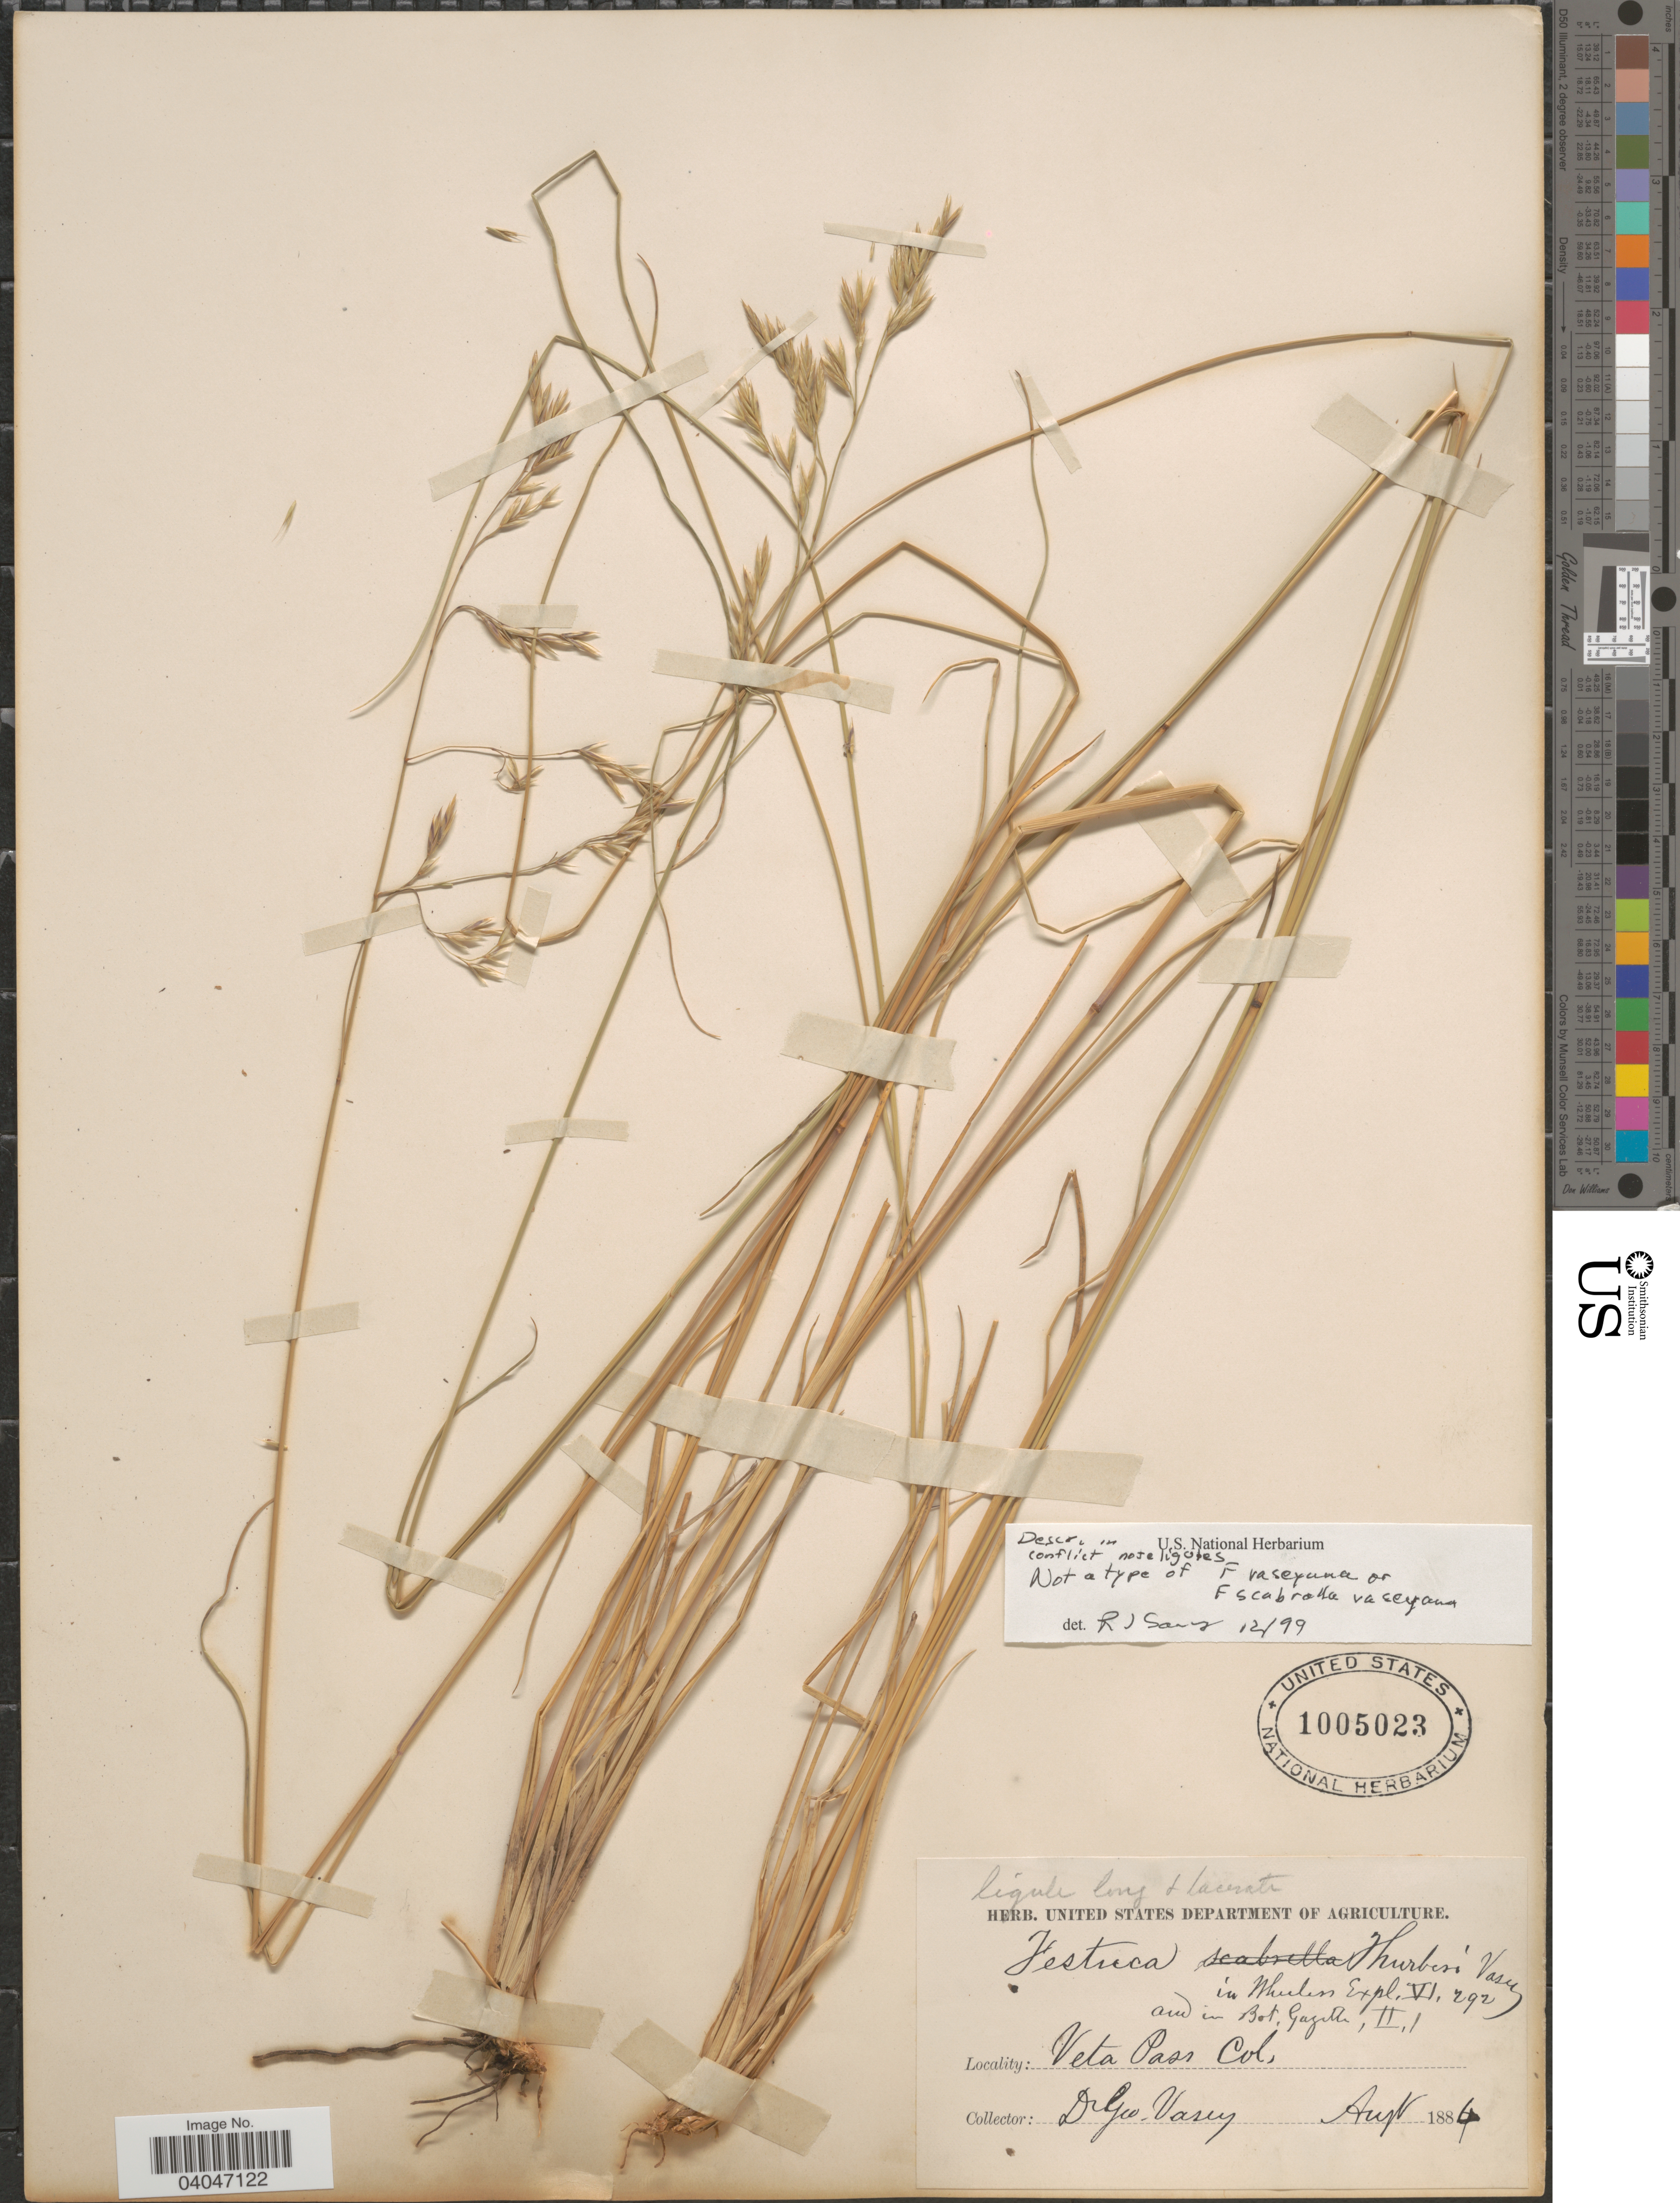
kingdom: Plantae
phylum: Tracheophyta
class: Liliopsida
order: Poales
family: Poaceae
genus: Festuca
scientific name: Festuca sp.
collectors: G. R. Vasey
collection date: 1884-08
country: United States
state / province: Colorado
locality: Veta Pass.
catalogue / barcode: US 1005023